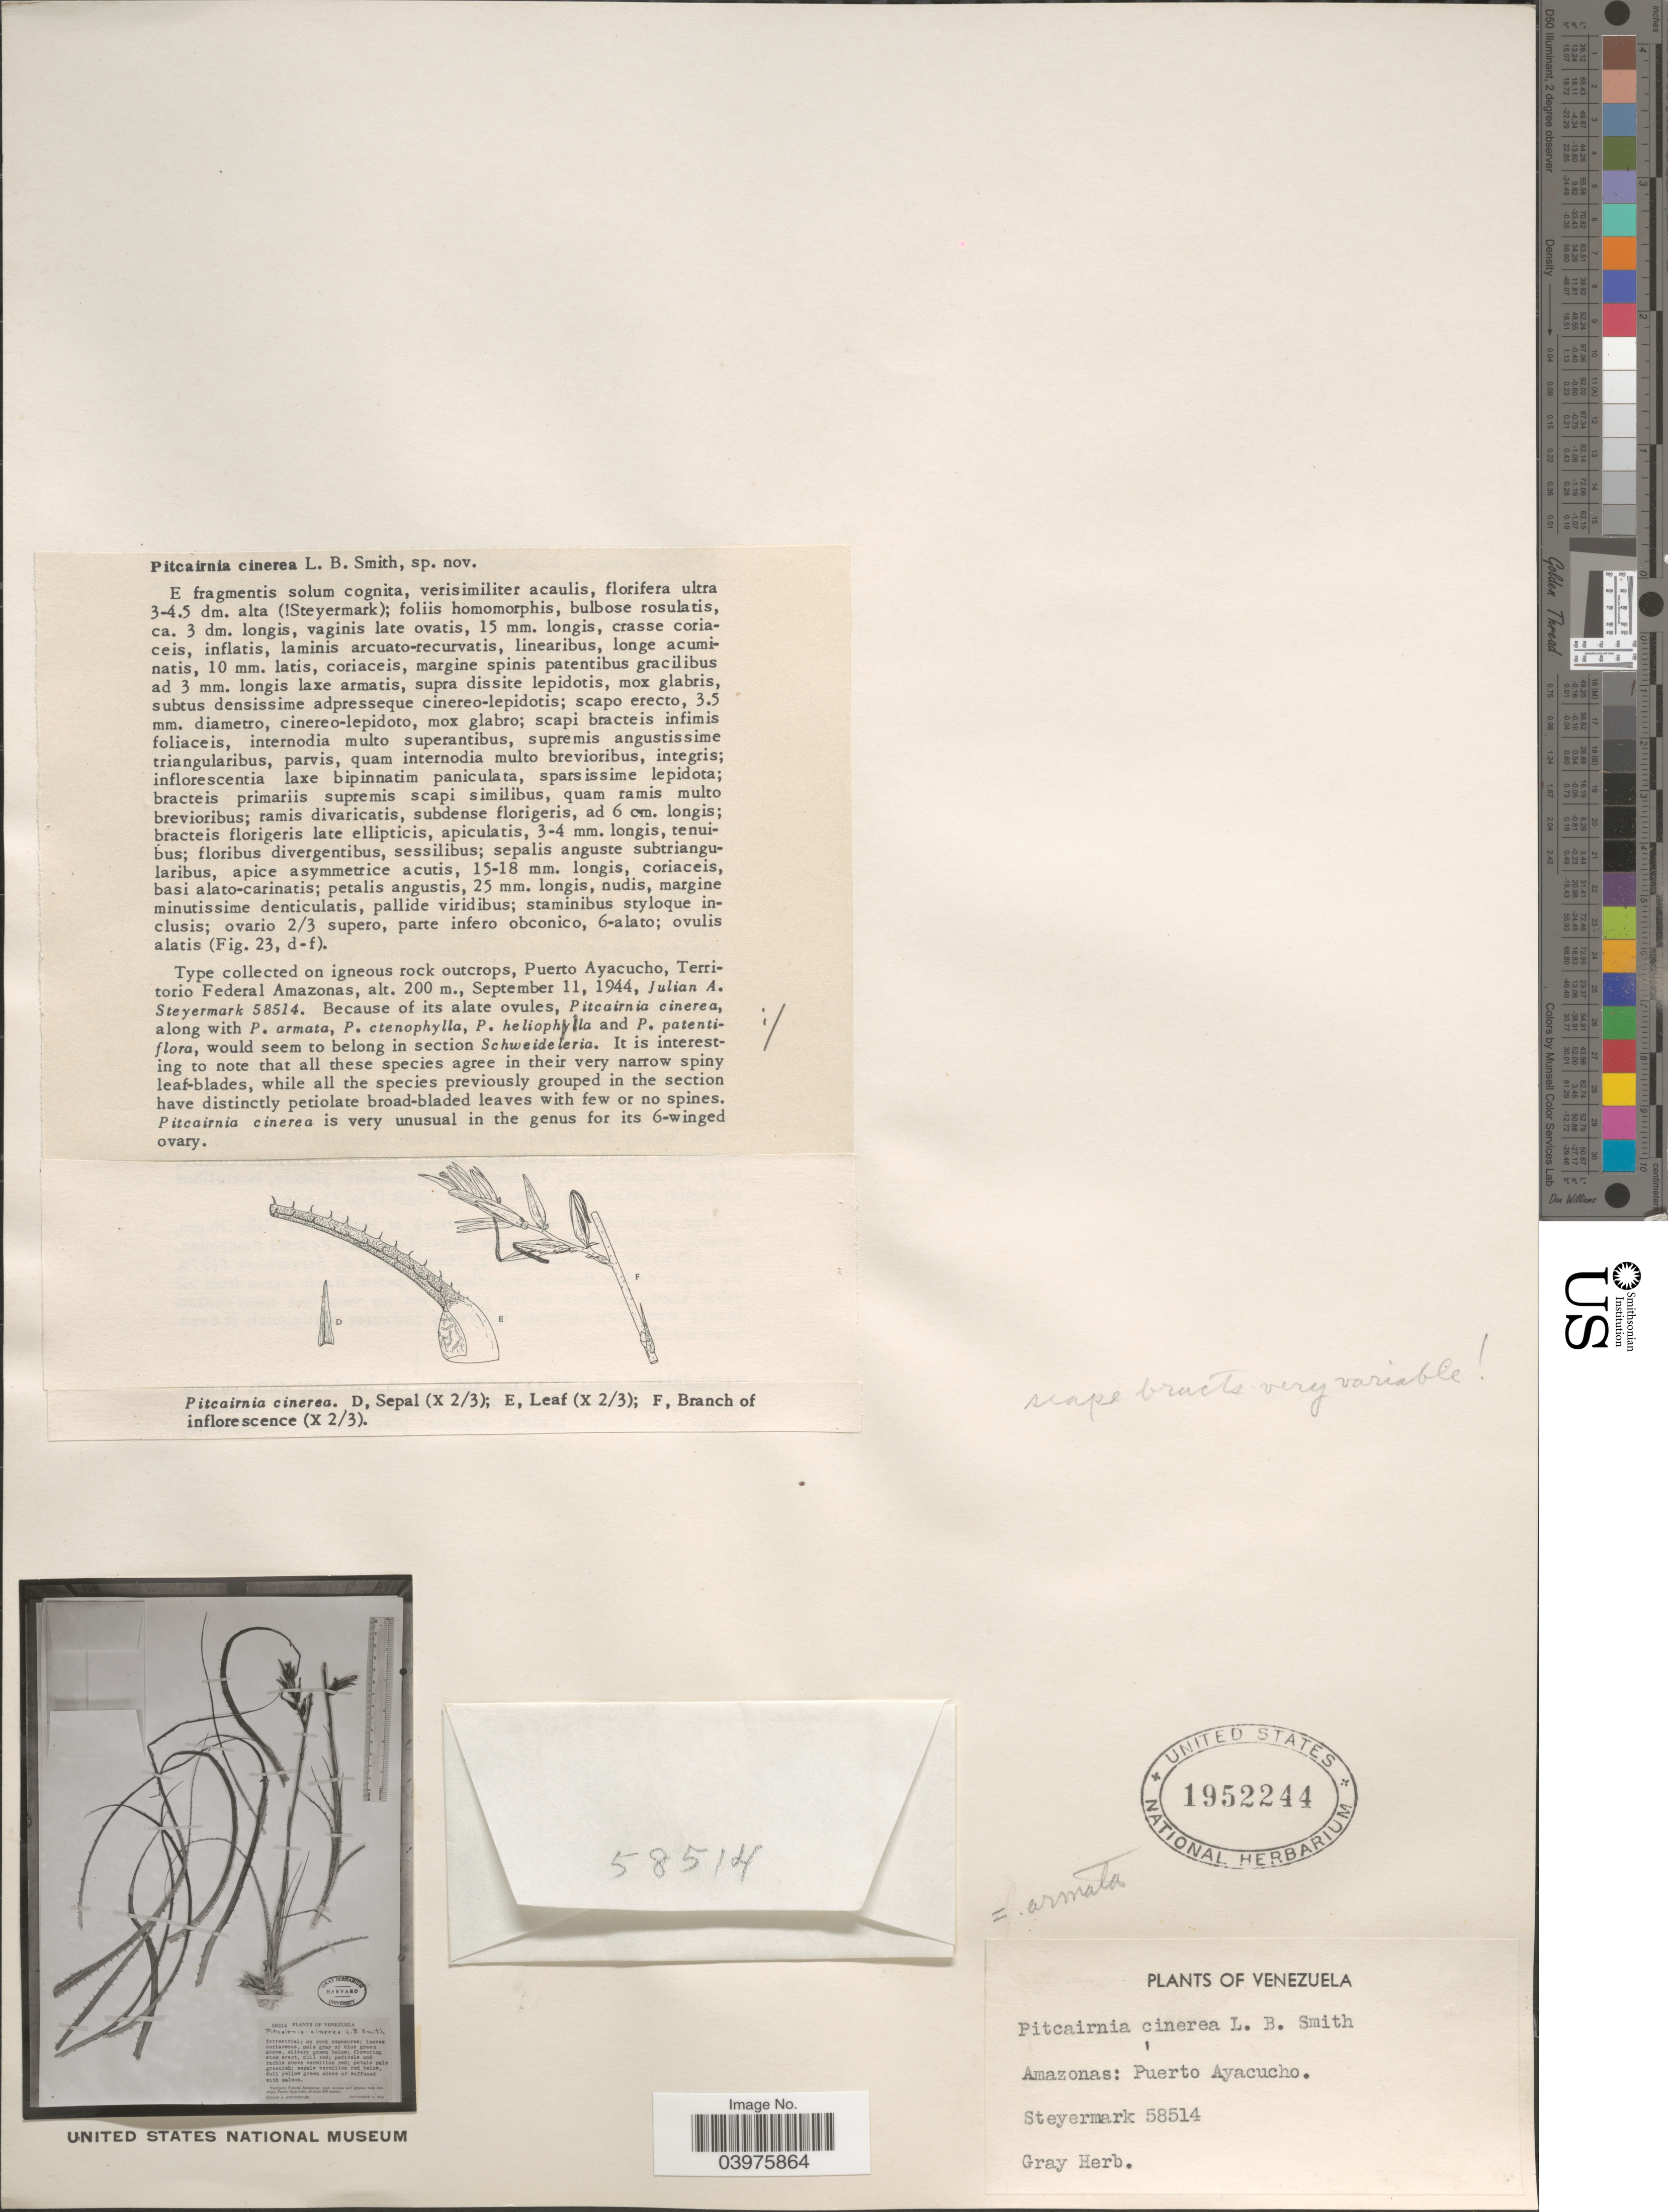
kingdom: Plantae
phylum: Tracheophyta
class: Liliopsida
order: Poales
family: Bromeliaceae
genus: Pitcairnia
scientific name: Pitcairnia armata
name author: Maury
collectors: J. Steyermark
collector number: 58514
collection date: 1944-09-11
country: Venezuela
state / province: Amazonas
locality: Puerto Ayacucho, Territorio Federal Amazonas.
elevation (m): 200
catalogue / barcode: US 1952244